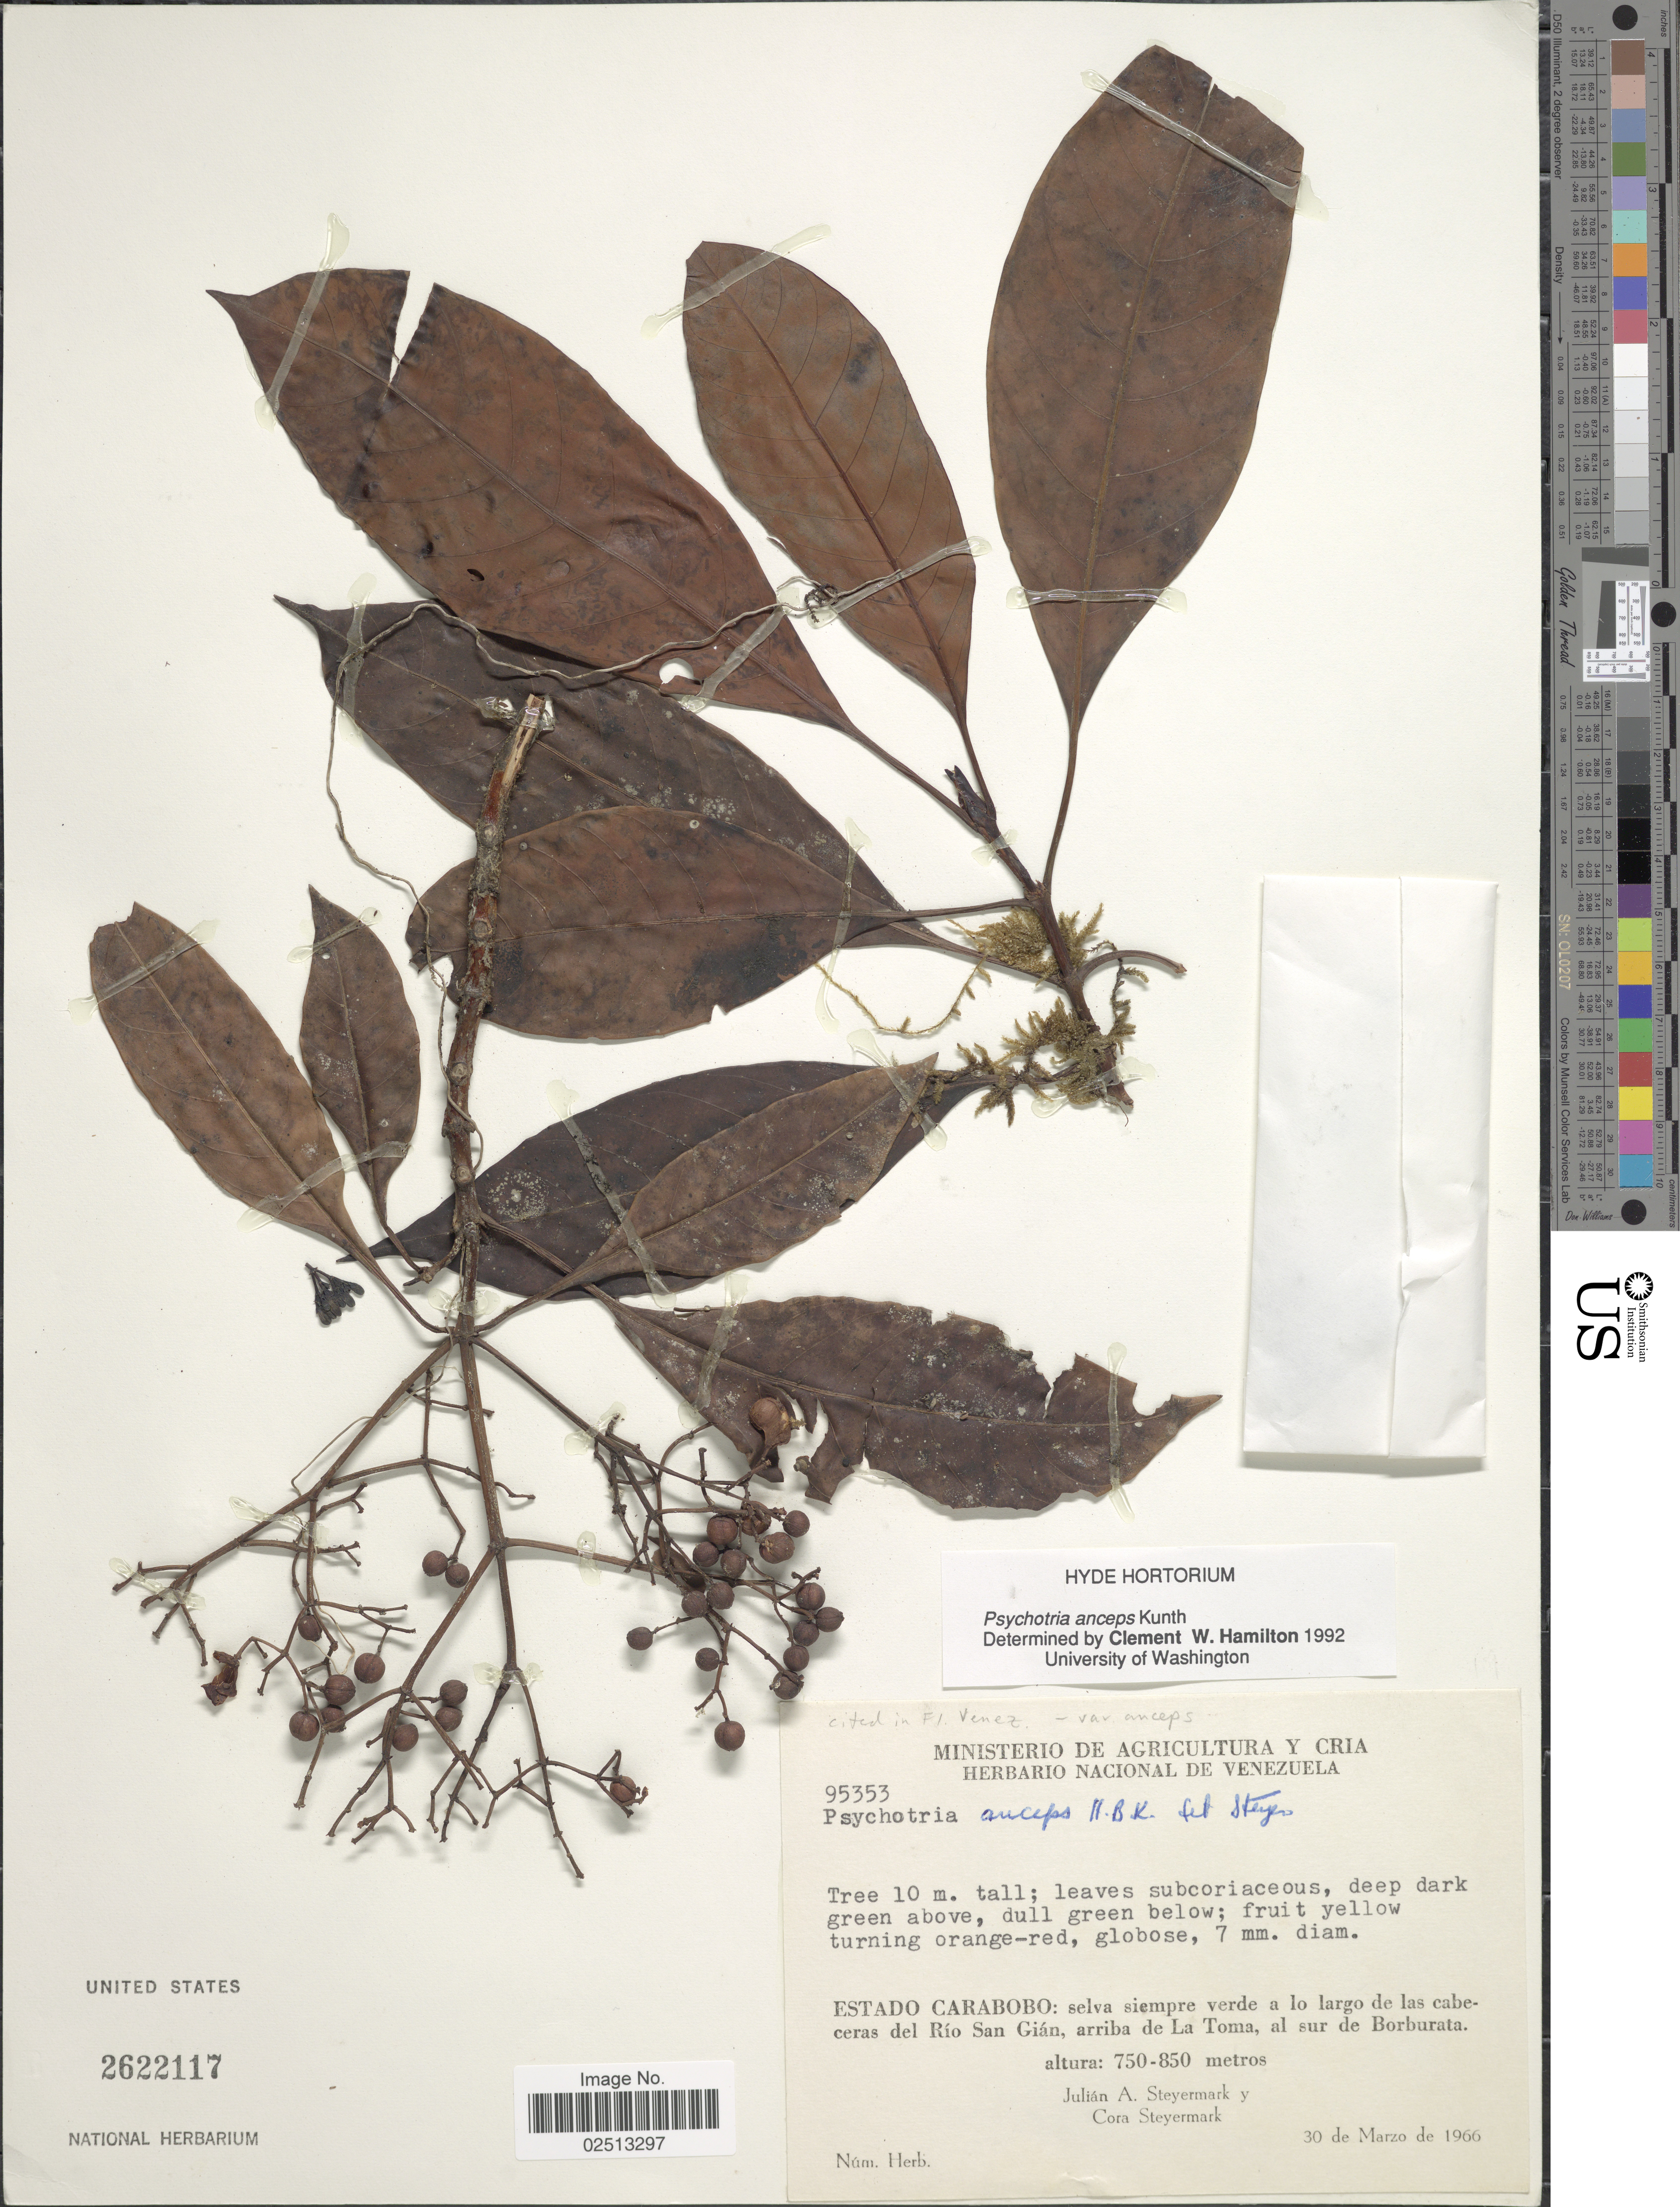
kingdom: Plantae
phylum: Tracheophyta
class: Magnoliopsida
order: Gentianales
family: Rubiaceae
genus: Psychotria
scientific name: Psychotria anceps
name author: Kunth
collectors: J. Steyermark & C. Steyermark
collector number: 95353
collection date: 1966-03-30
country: Venezuela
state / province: Carabobo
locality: Estado Carabobo: selva siempre verde a lo largo de las cabeceras del Rio Rio San Gian, arriba de la Toma, al sur de Borburata.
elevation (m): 750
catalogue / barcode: US 2622117